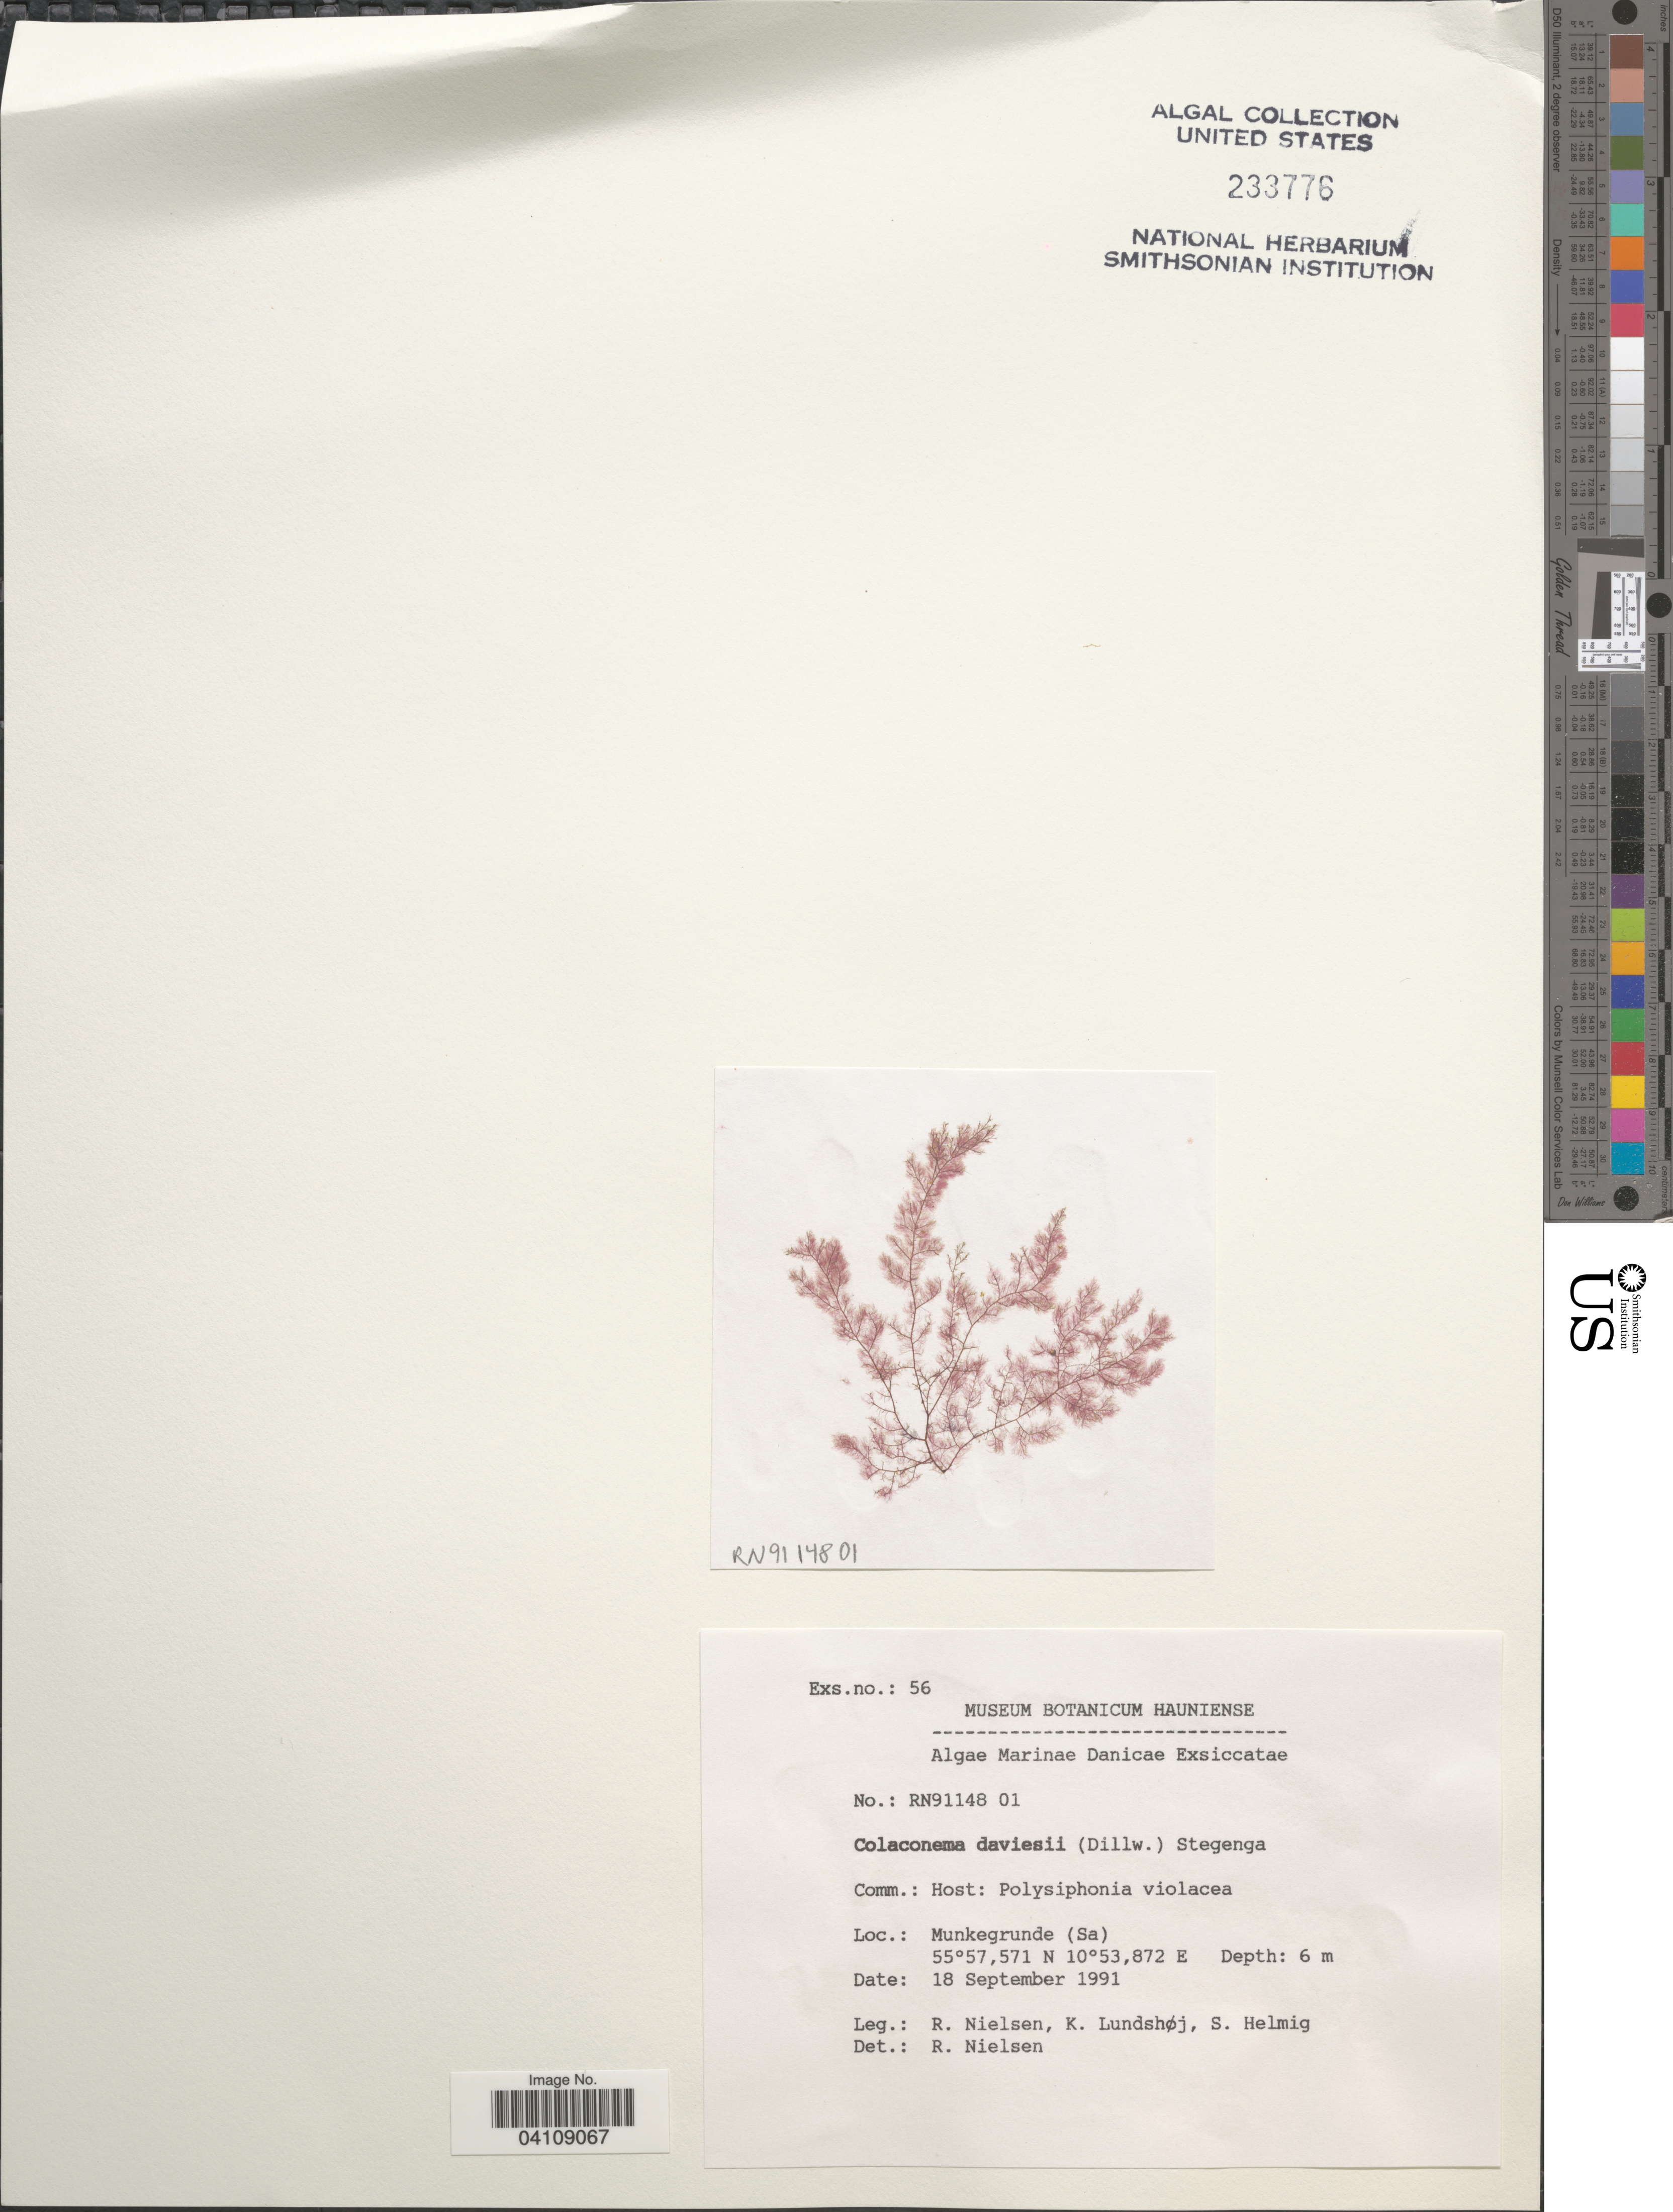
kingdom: Plantae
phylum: Rhodophyta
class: Florideophyceae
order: Colaconematales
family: Colaconemataceae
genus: Colaconema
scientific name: Colaconema daviesii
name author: (Dillwyn) H. Stegenga & Lokhorst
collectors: R. Nielsen, K. Lundshøj & S. Helmig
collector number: RN91148 01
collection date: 1991-09-18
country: Denmark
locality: Danicae. Munkegrunde (Sa).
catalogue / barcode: US 233776